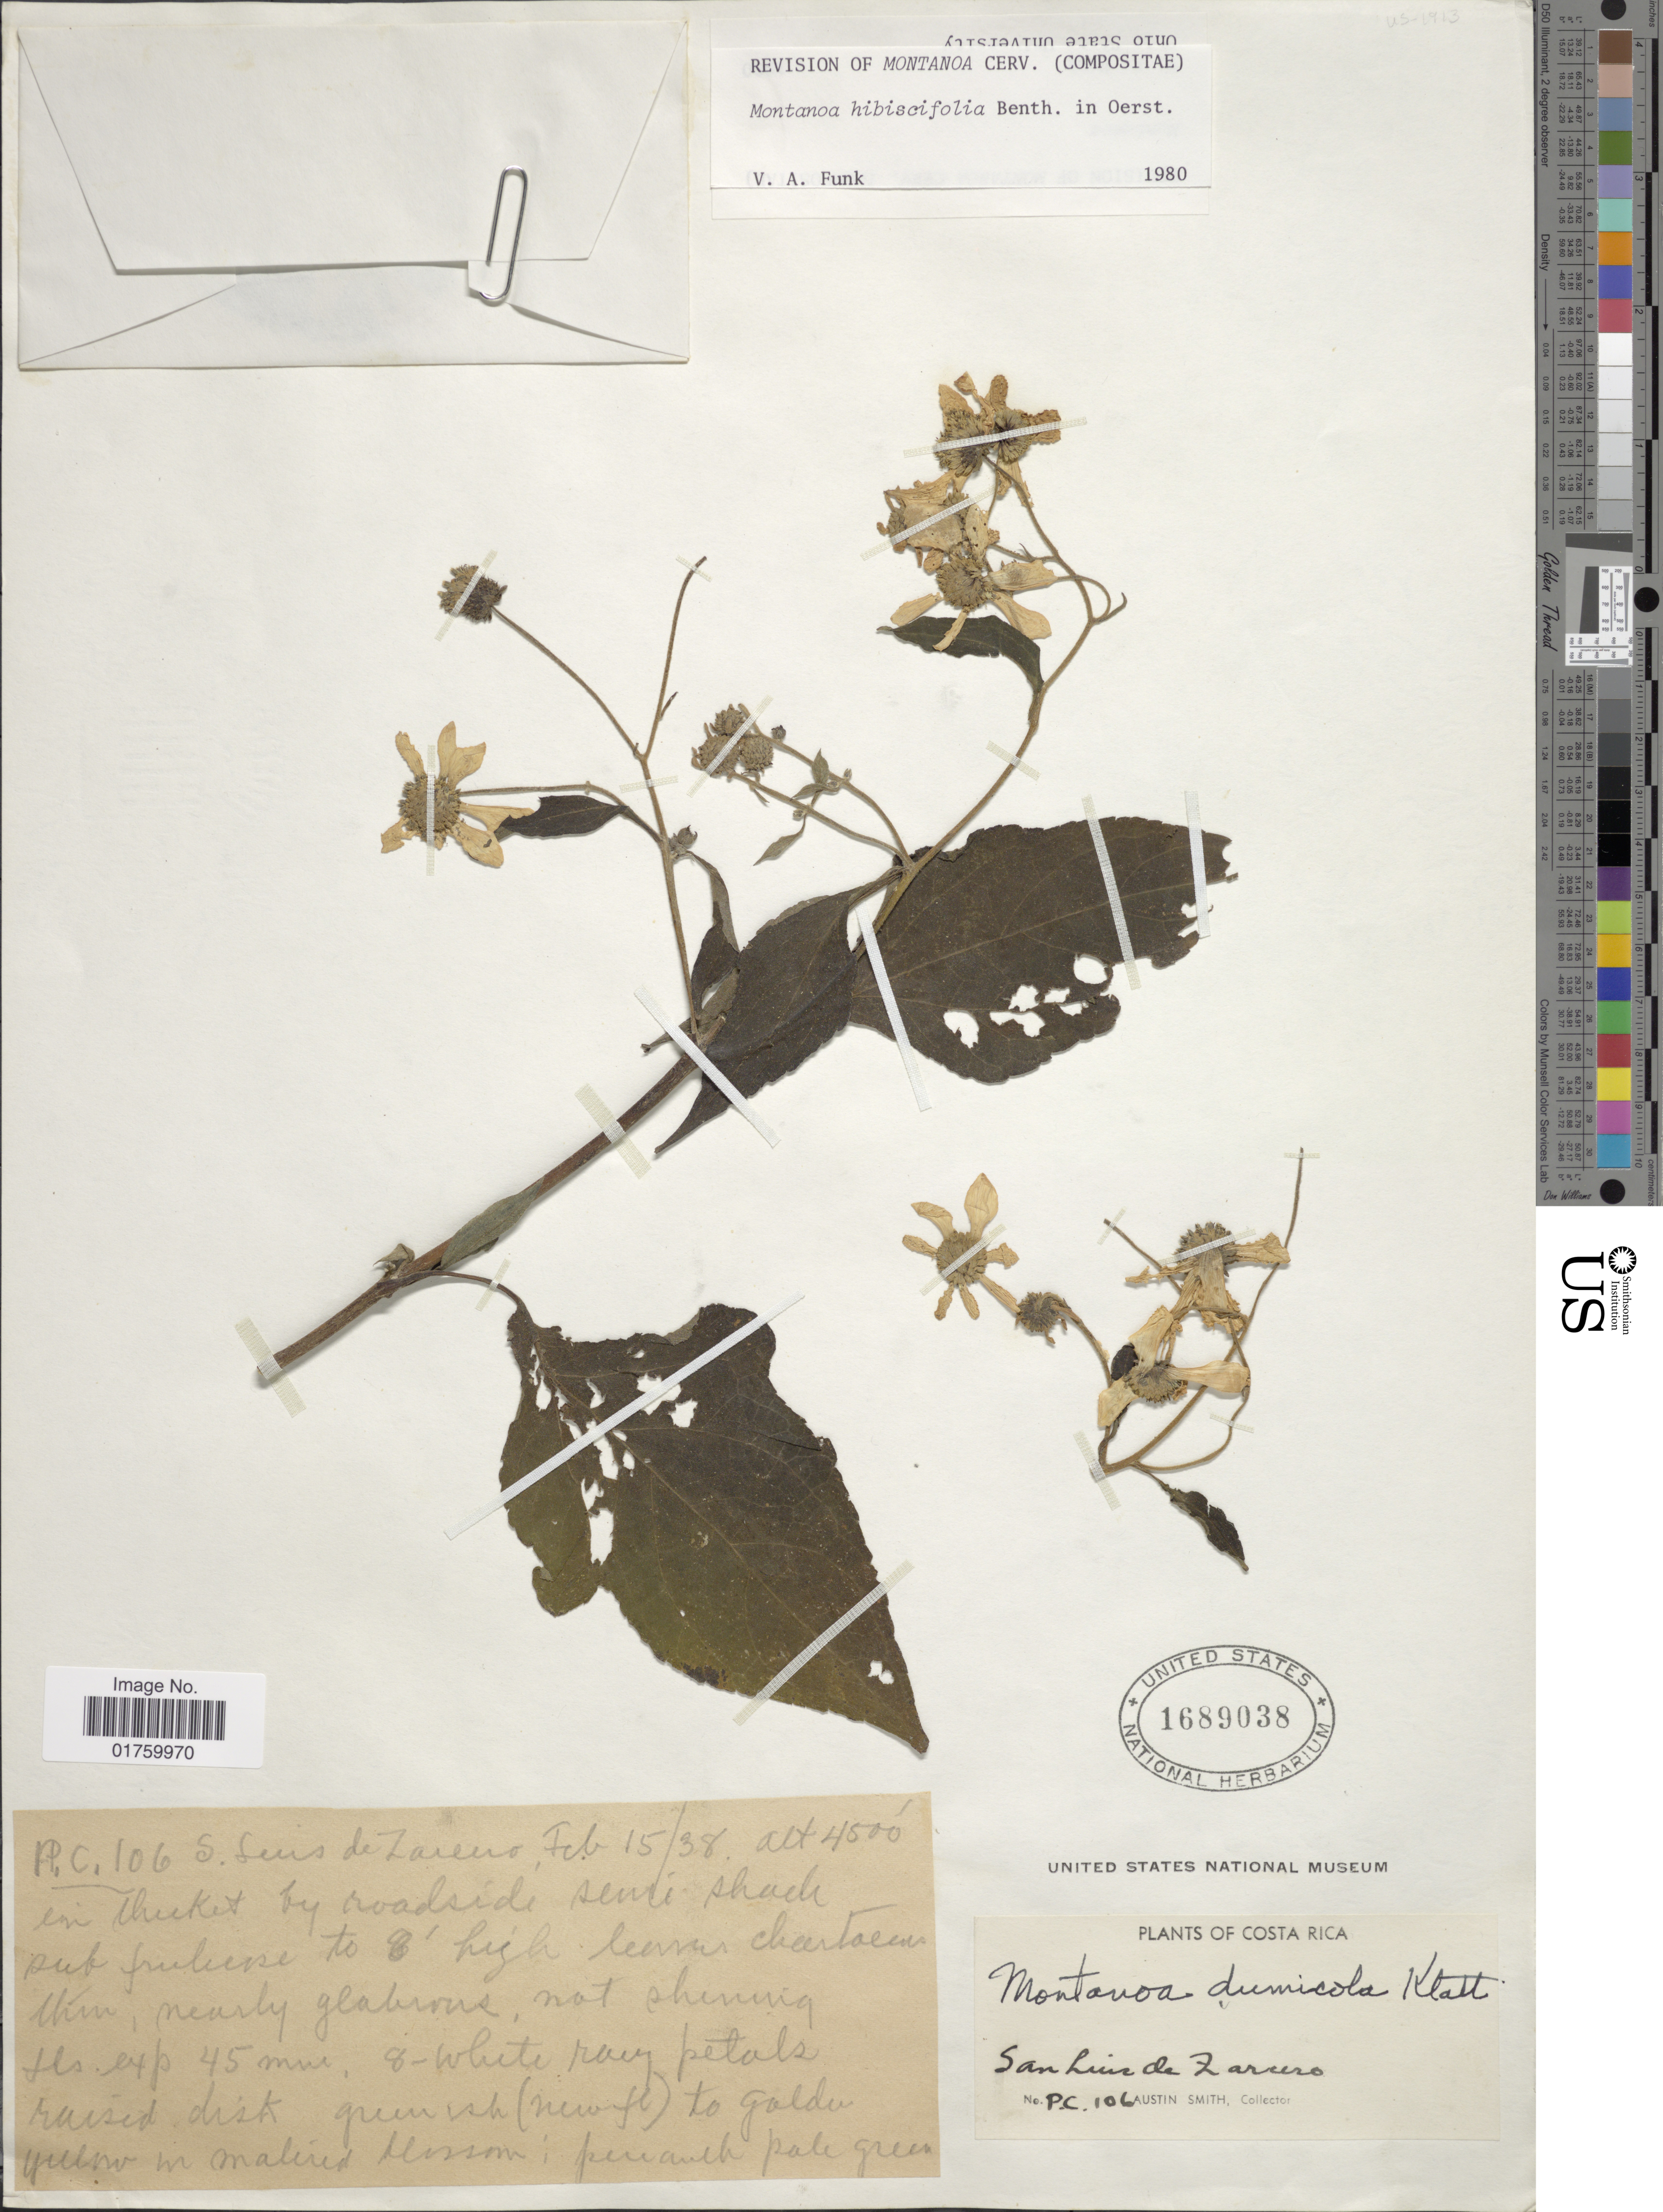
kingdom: Plantae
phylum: Tracheophyta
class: Magnoliopsida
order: Asterales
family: Asteraceae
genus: Montanoa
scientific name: Montanoa hibiscifolia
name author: Benth.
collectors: Aust P. Smith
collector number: P.C.106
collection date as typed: Transcribed d/m/y: 15/2/38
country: Costa Rica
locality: San Luis de Zarcero, in thicket by roadside.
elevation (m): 1372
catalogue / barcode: US 1689038